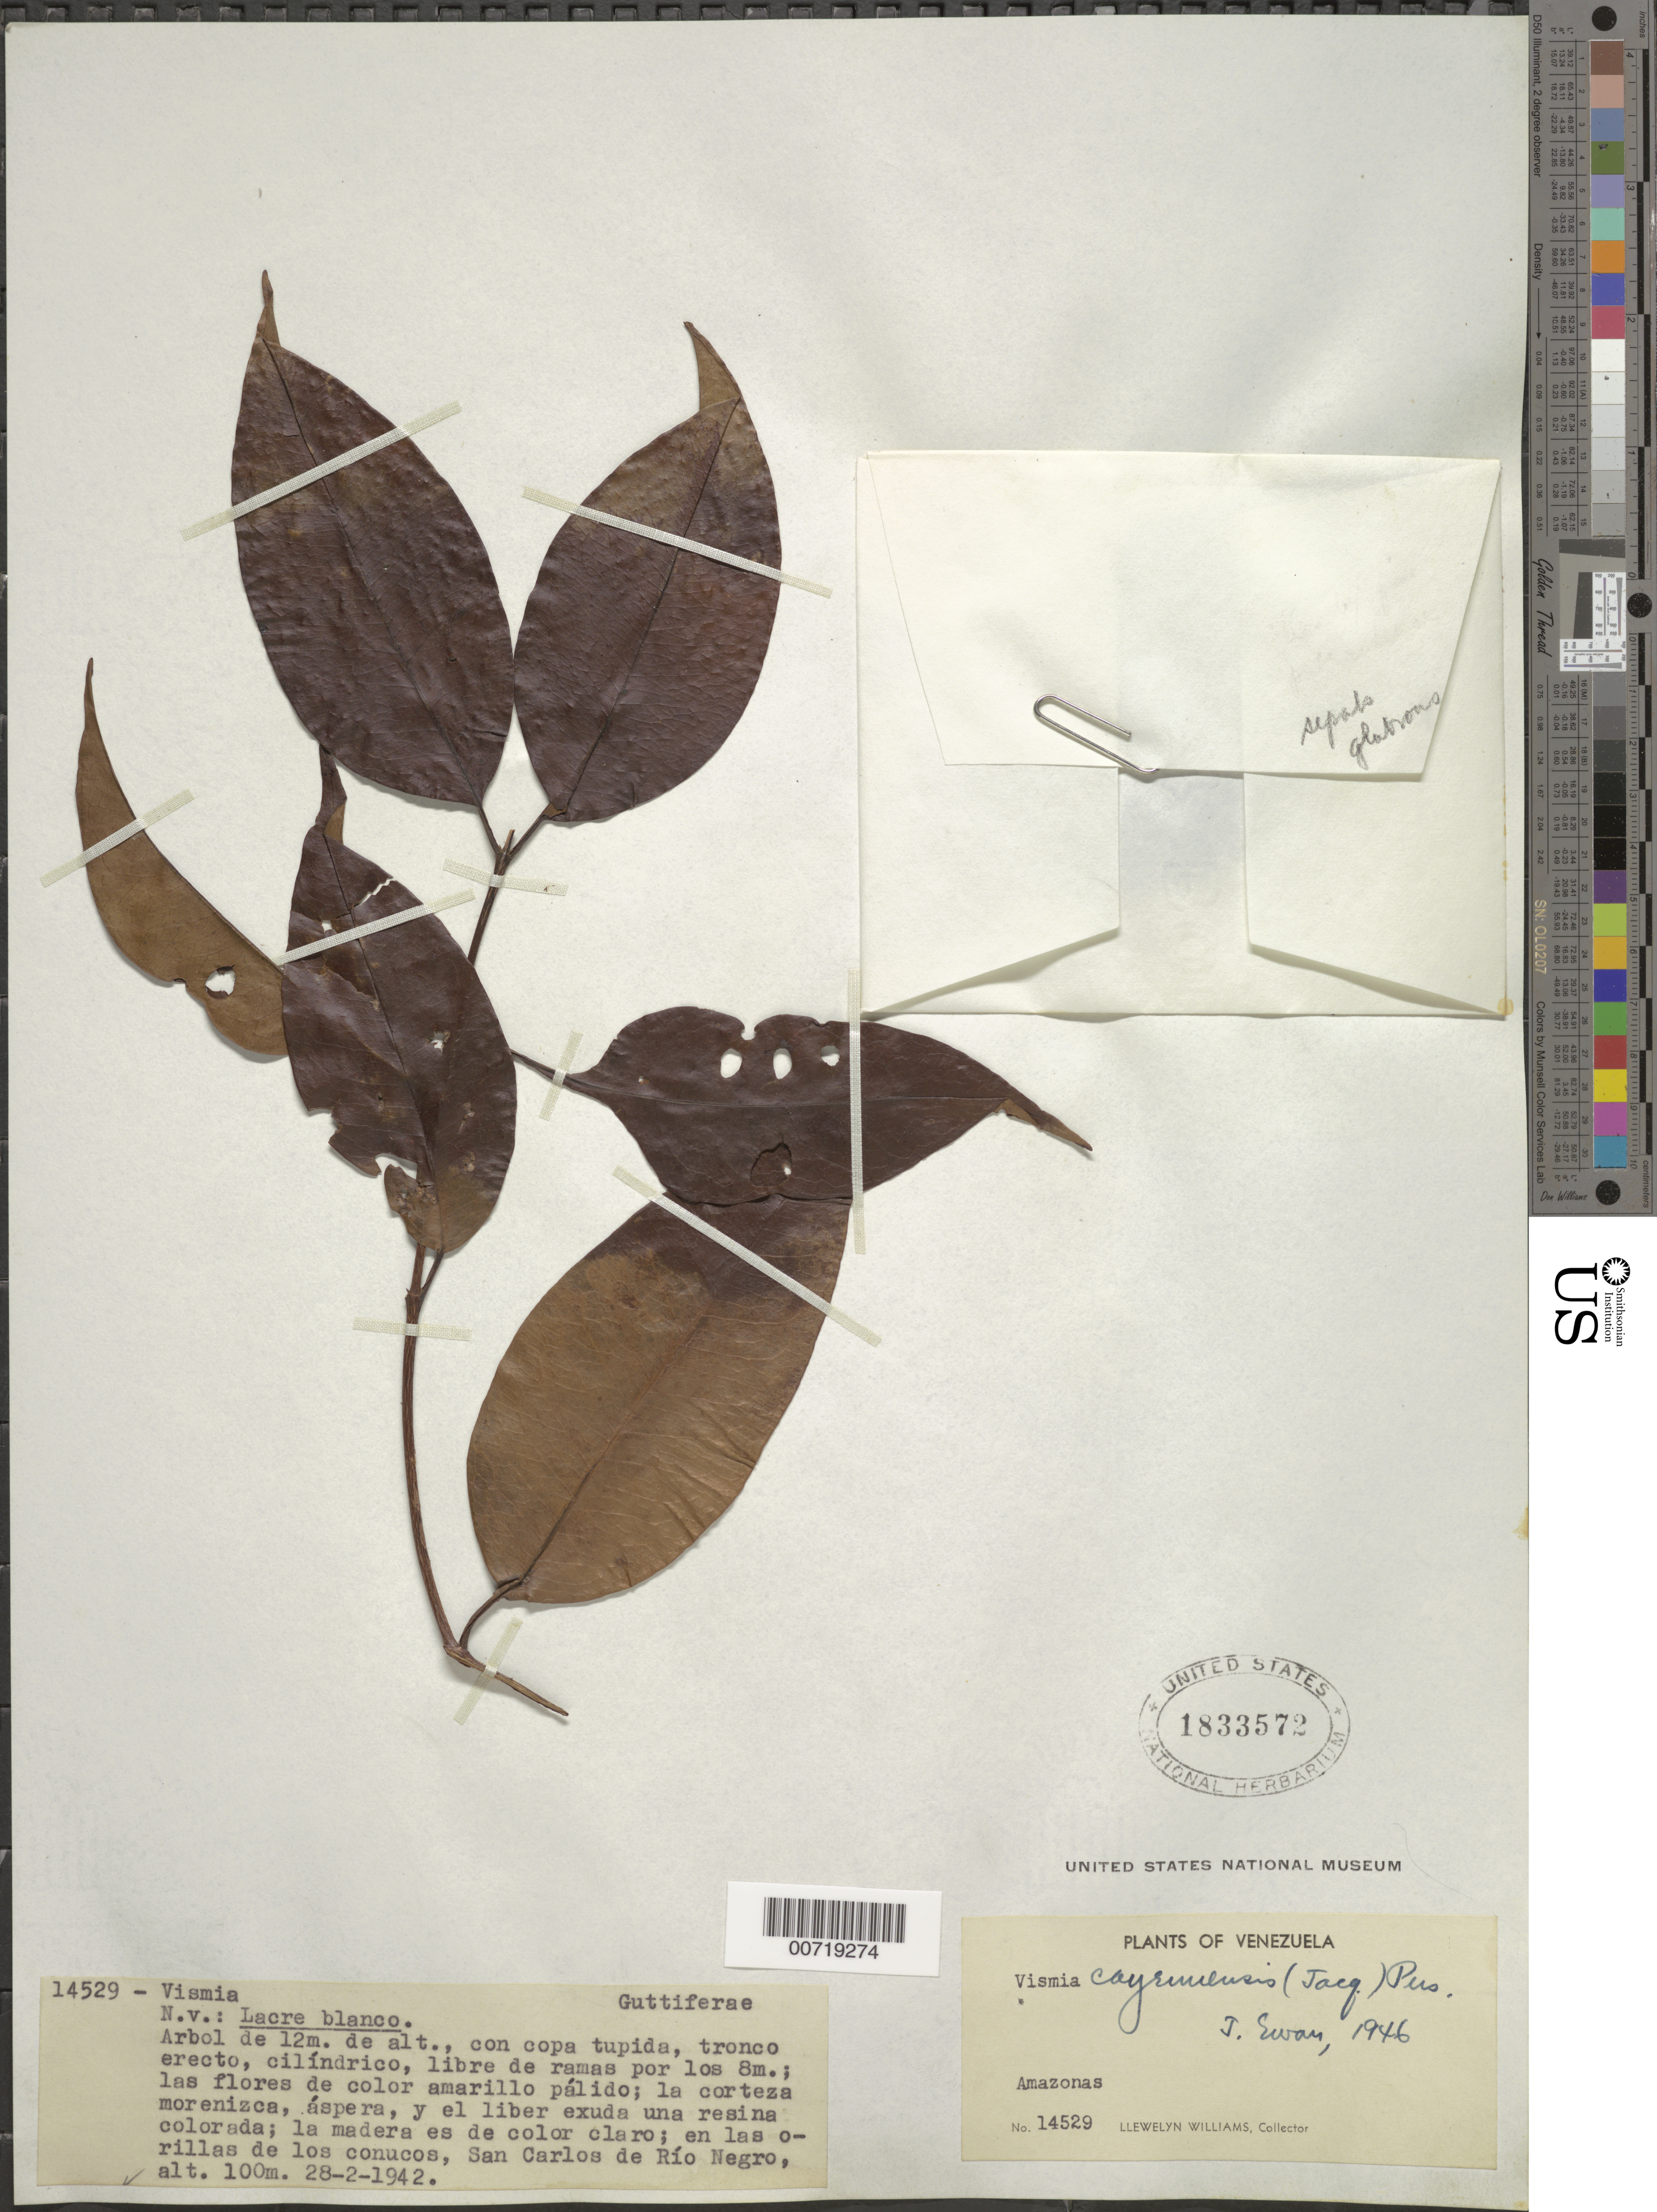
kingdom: Plantae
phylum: Tracheophyta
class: Magnoliopsida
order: Malpighiales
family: Hypericaceae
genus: Vismia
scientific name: Vismia cayennensis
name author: (Jacq.) Pers.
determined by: Ewan, J. A.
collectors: Ll. Williams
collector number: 14529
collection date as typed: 28-Feb-42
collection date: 1942-02-28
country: Venezuela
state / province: Amazonas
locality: San Carlos de Río Negro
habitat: Orilla de conucos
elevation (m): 100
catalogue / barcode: US 1833572